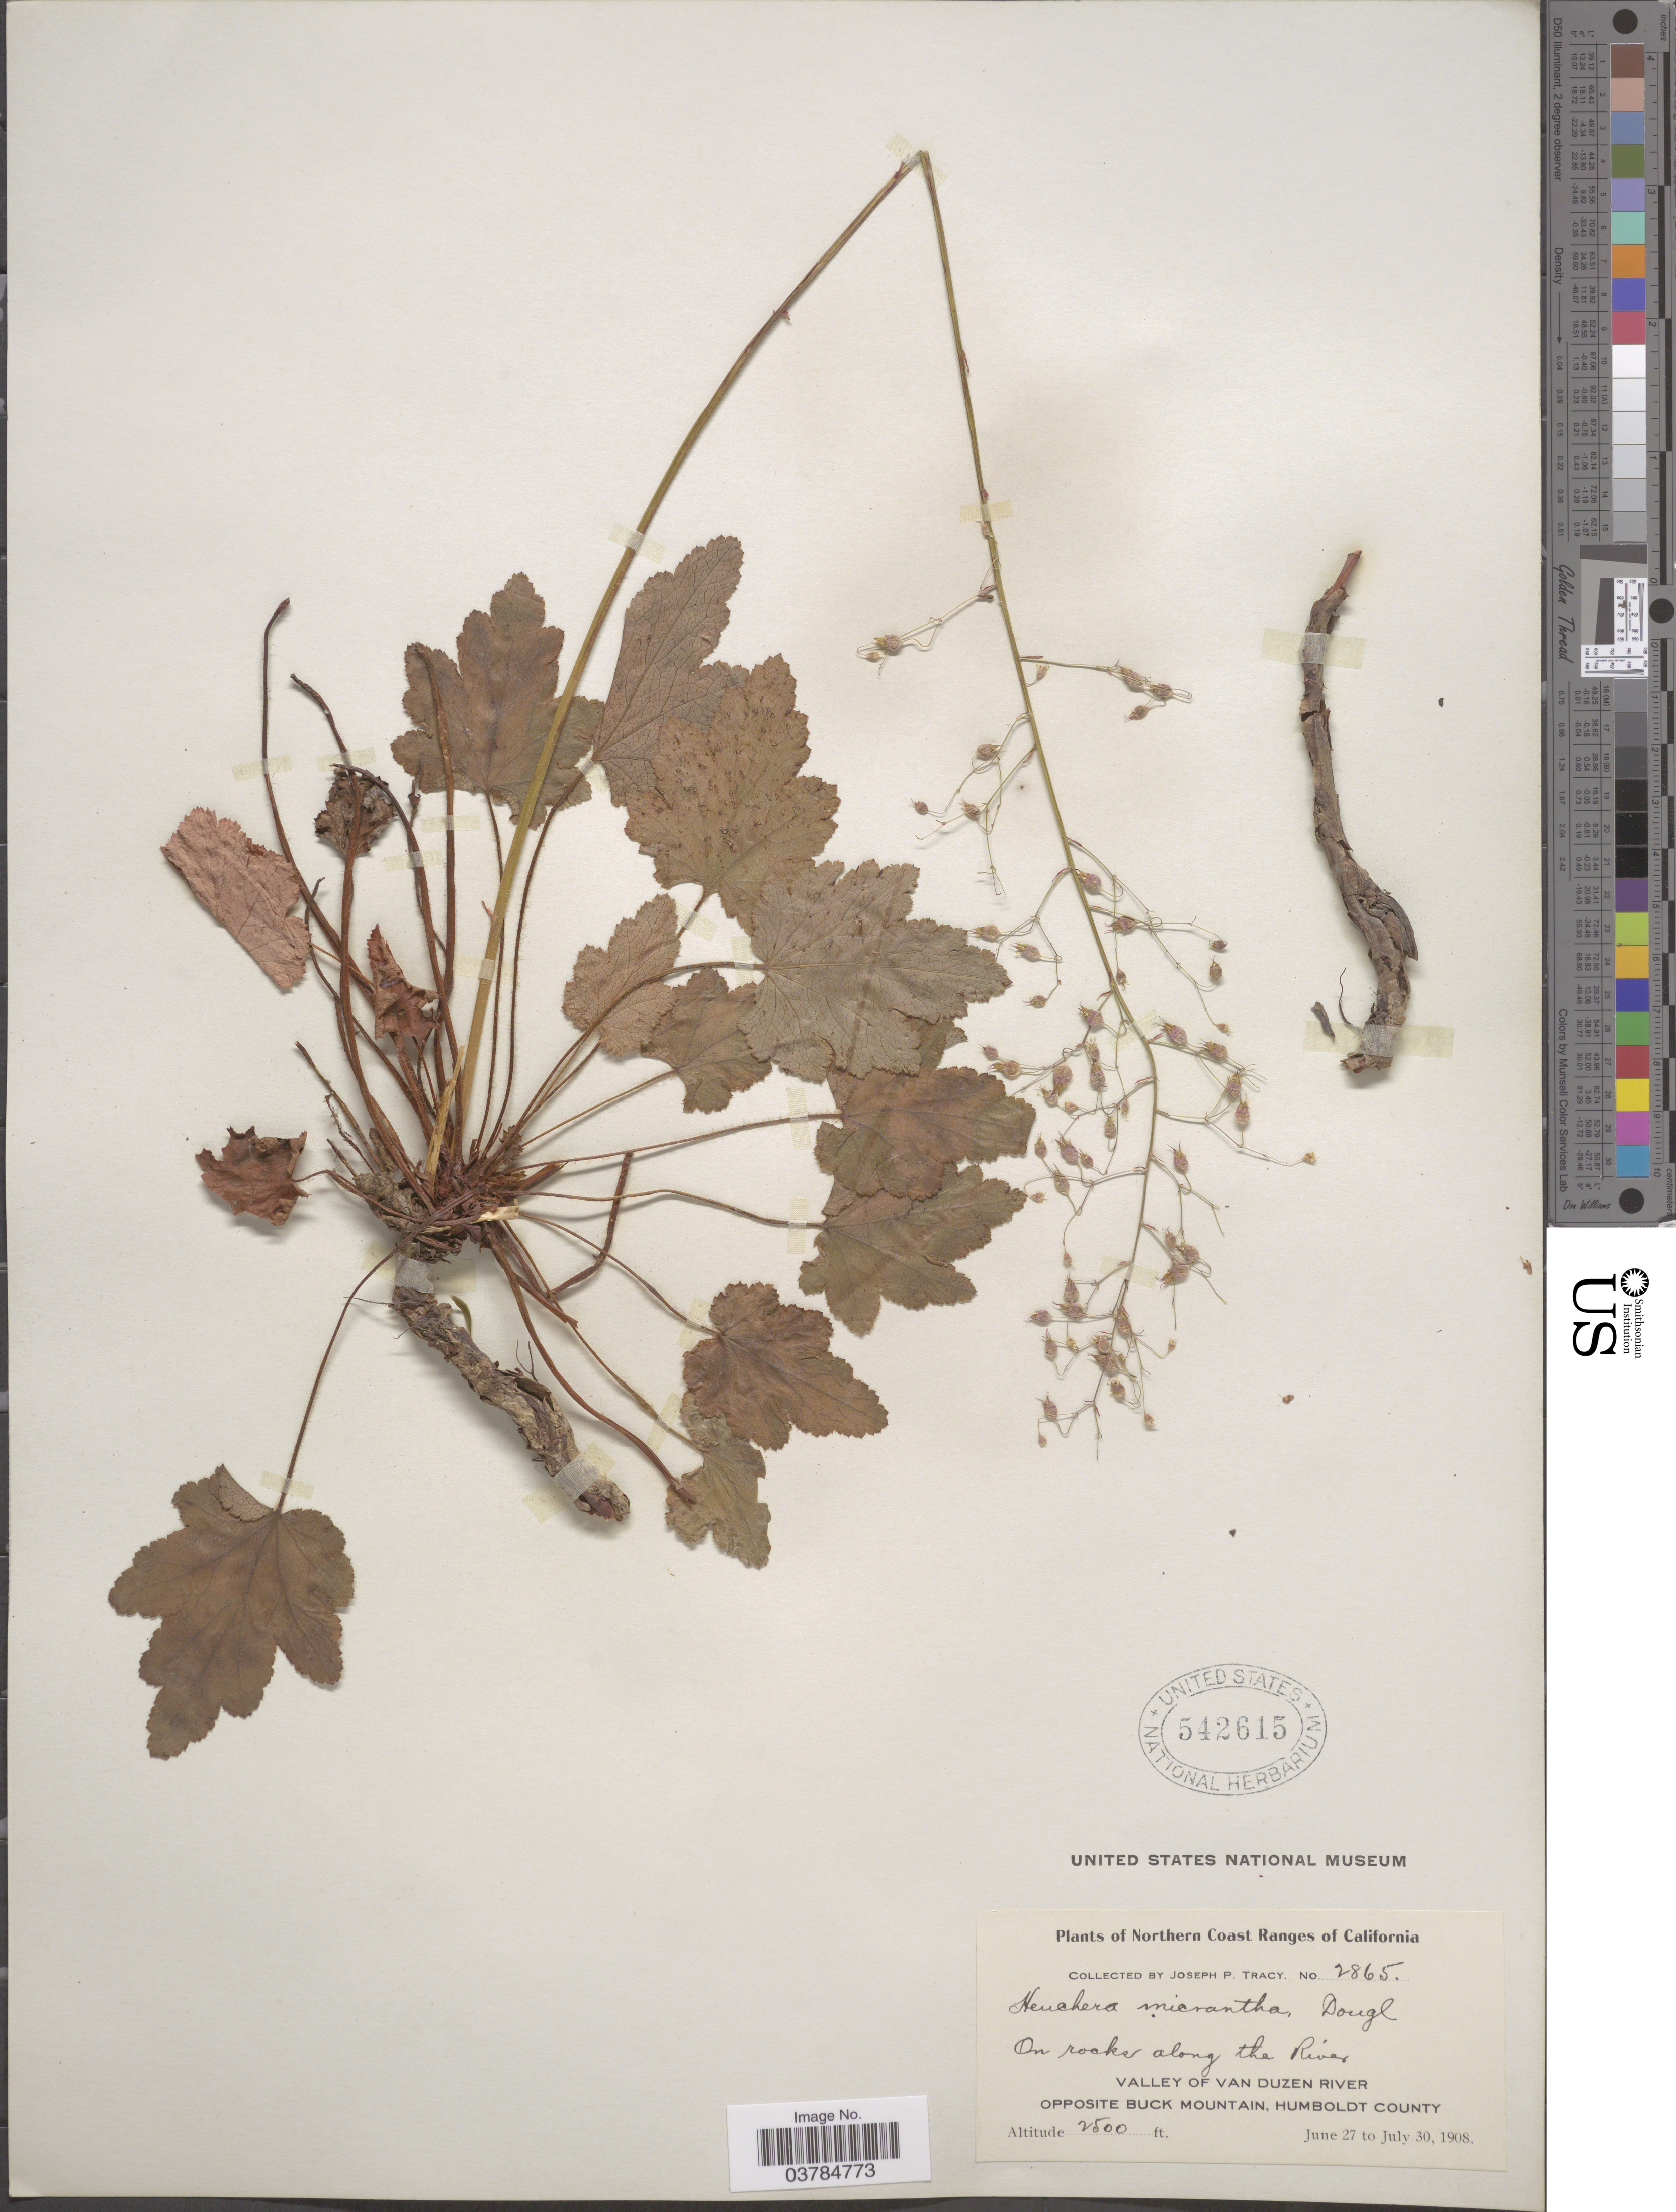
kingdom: Plantae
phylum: Tracheophyta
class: Magnoliopsida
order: Saxifragales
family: Saxifragaceae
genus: Heuchera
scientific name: Heuchera micrantha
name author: Douglas ex Lindl.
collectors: J. Tracy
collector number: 2865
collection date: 1908-06-27/1908-07-30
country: United States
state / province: California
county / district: Humboldt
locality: Northern Coast Ranges of California. On rocks along the River. Valley of Van Duzen River. opposite Buck Mountain, Humboldt County.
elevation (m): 762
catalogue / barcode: US 542615